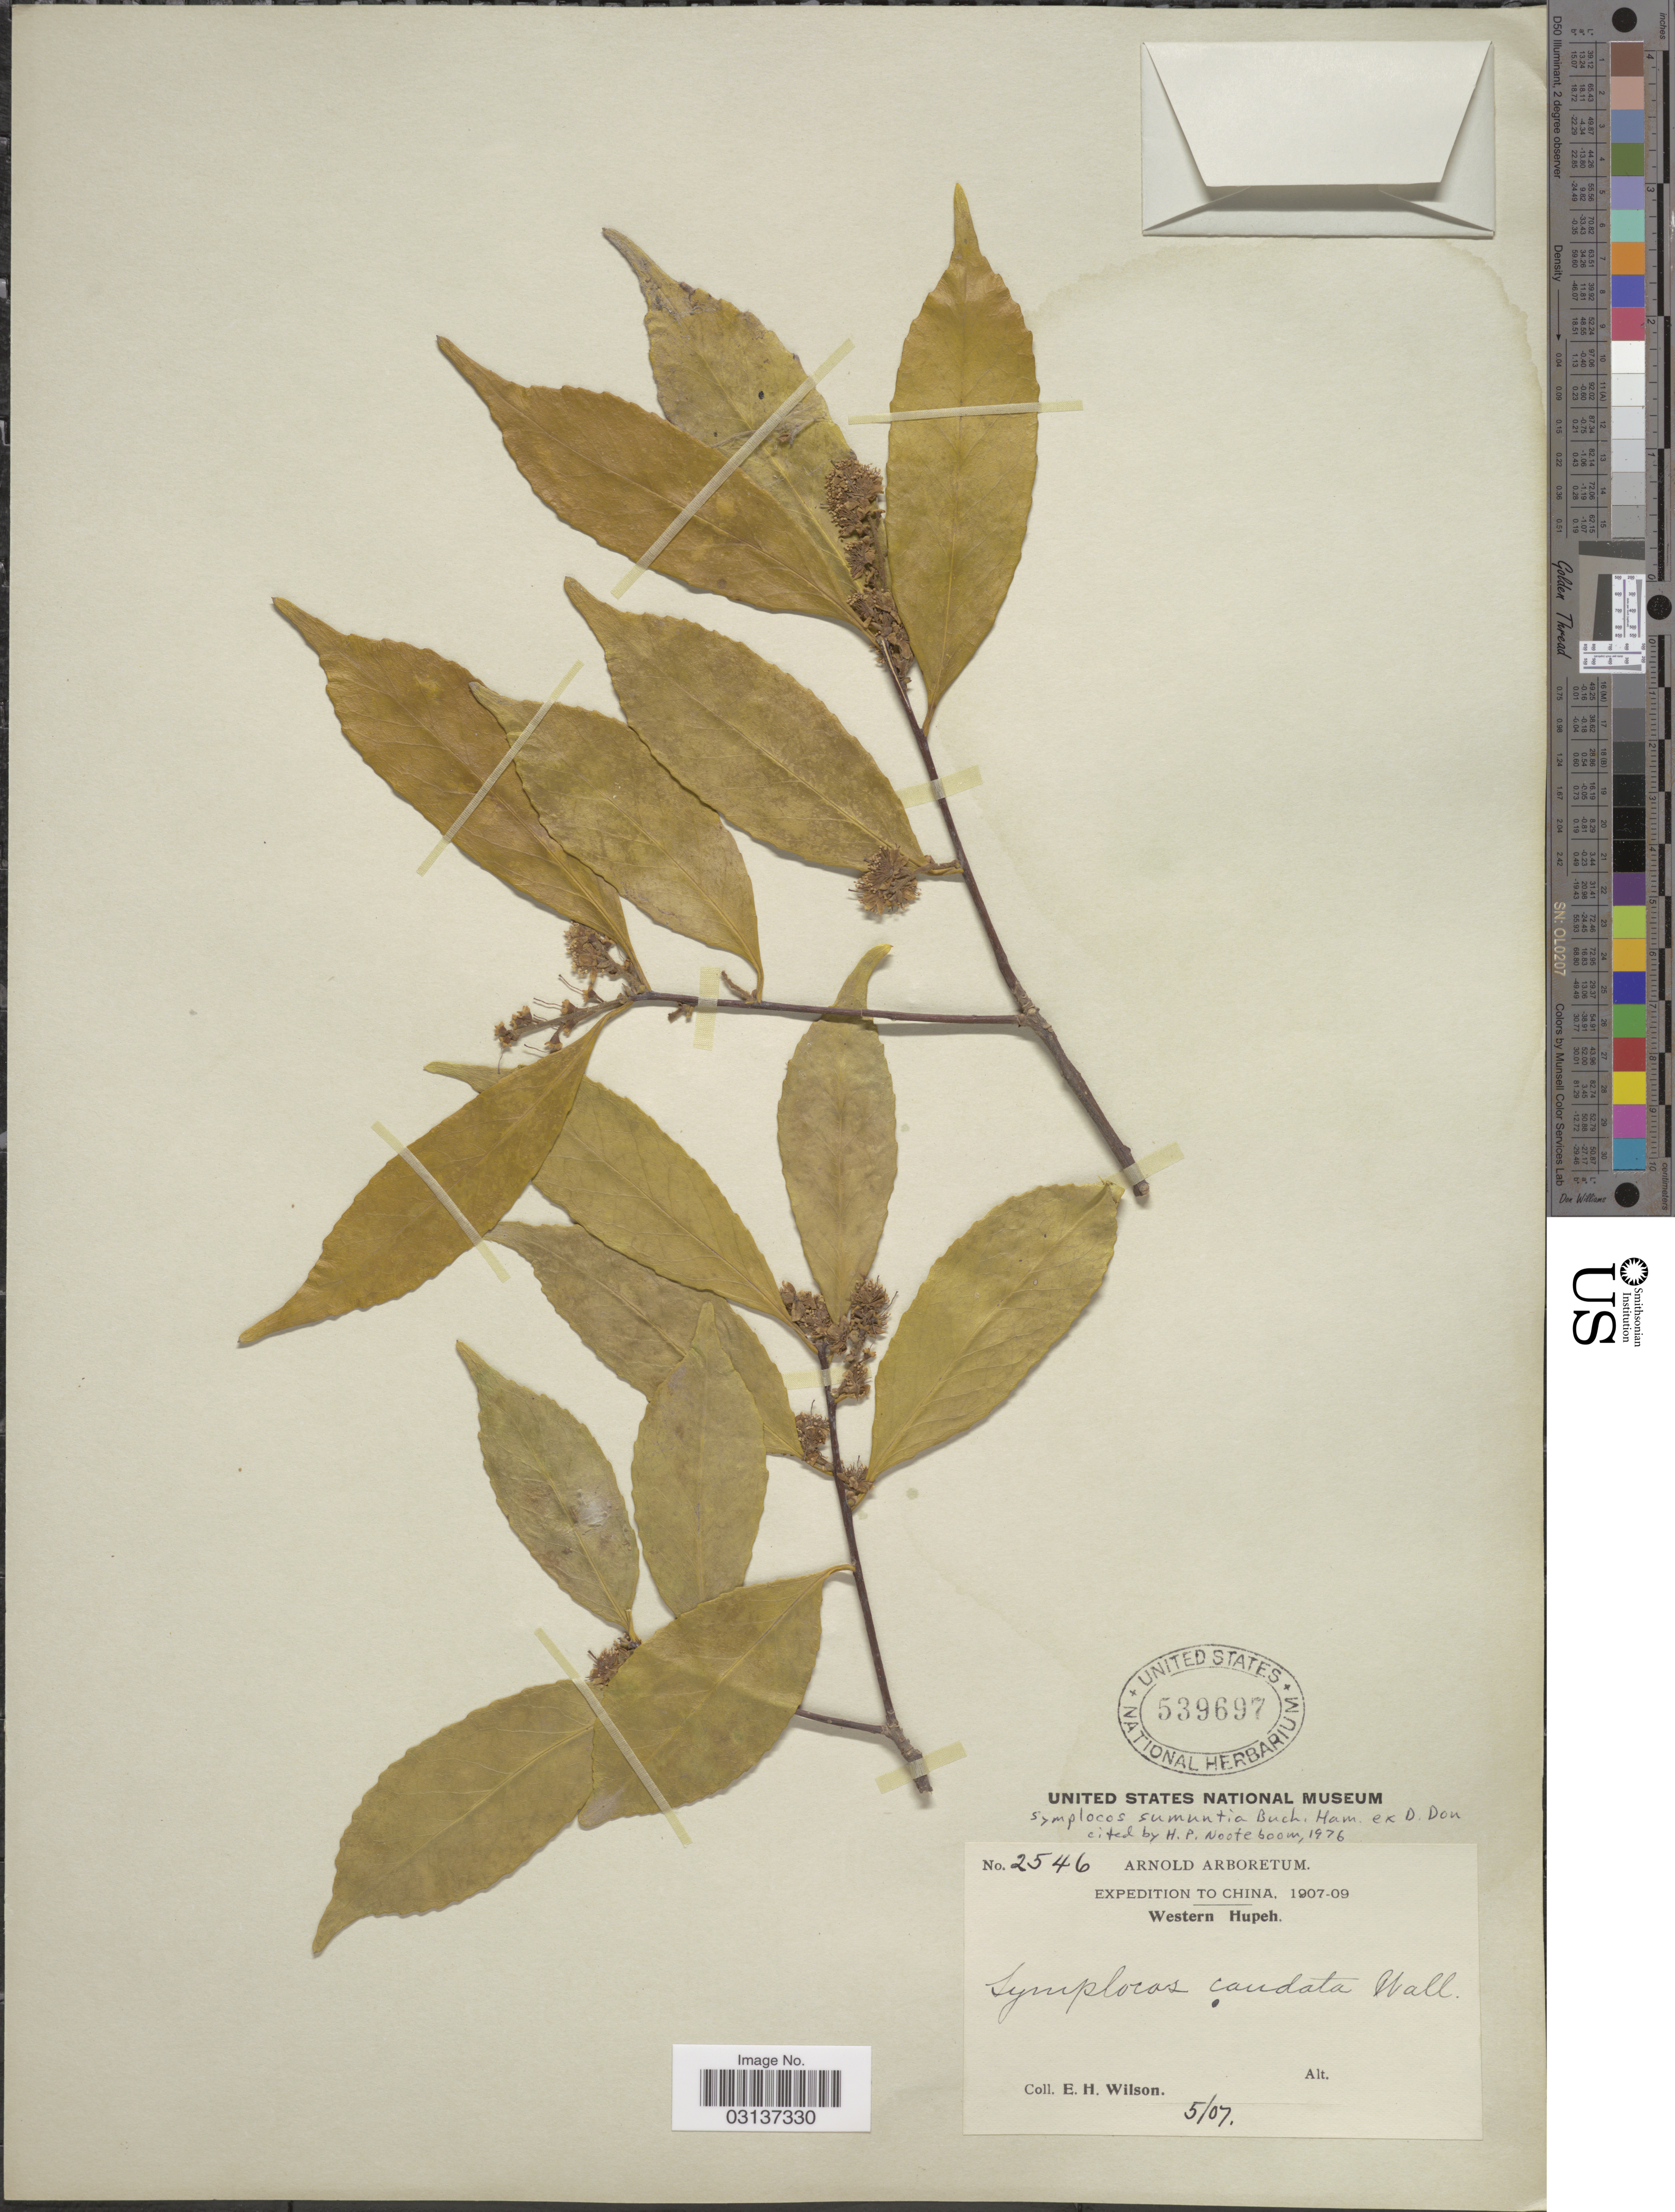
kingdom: Plantae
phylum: Tracheophyta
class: Magnoliopsida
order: Ericales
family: Symplocaceae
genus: Symplocos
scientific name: Symplocos sumuntia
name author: Buch.-Ham. ex D. Don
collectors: E. Wilson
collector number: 2546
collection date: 1907-05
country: China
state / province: Hubei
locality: Western Hupeh.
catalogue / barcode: US 539697